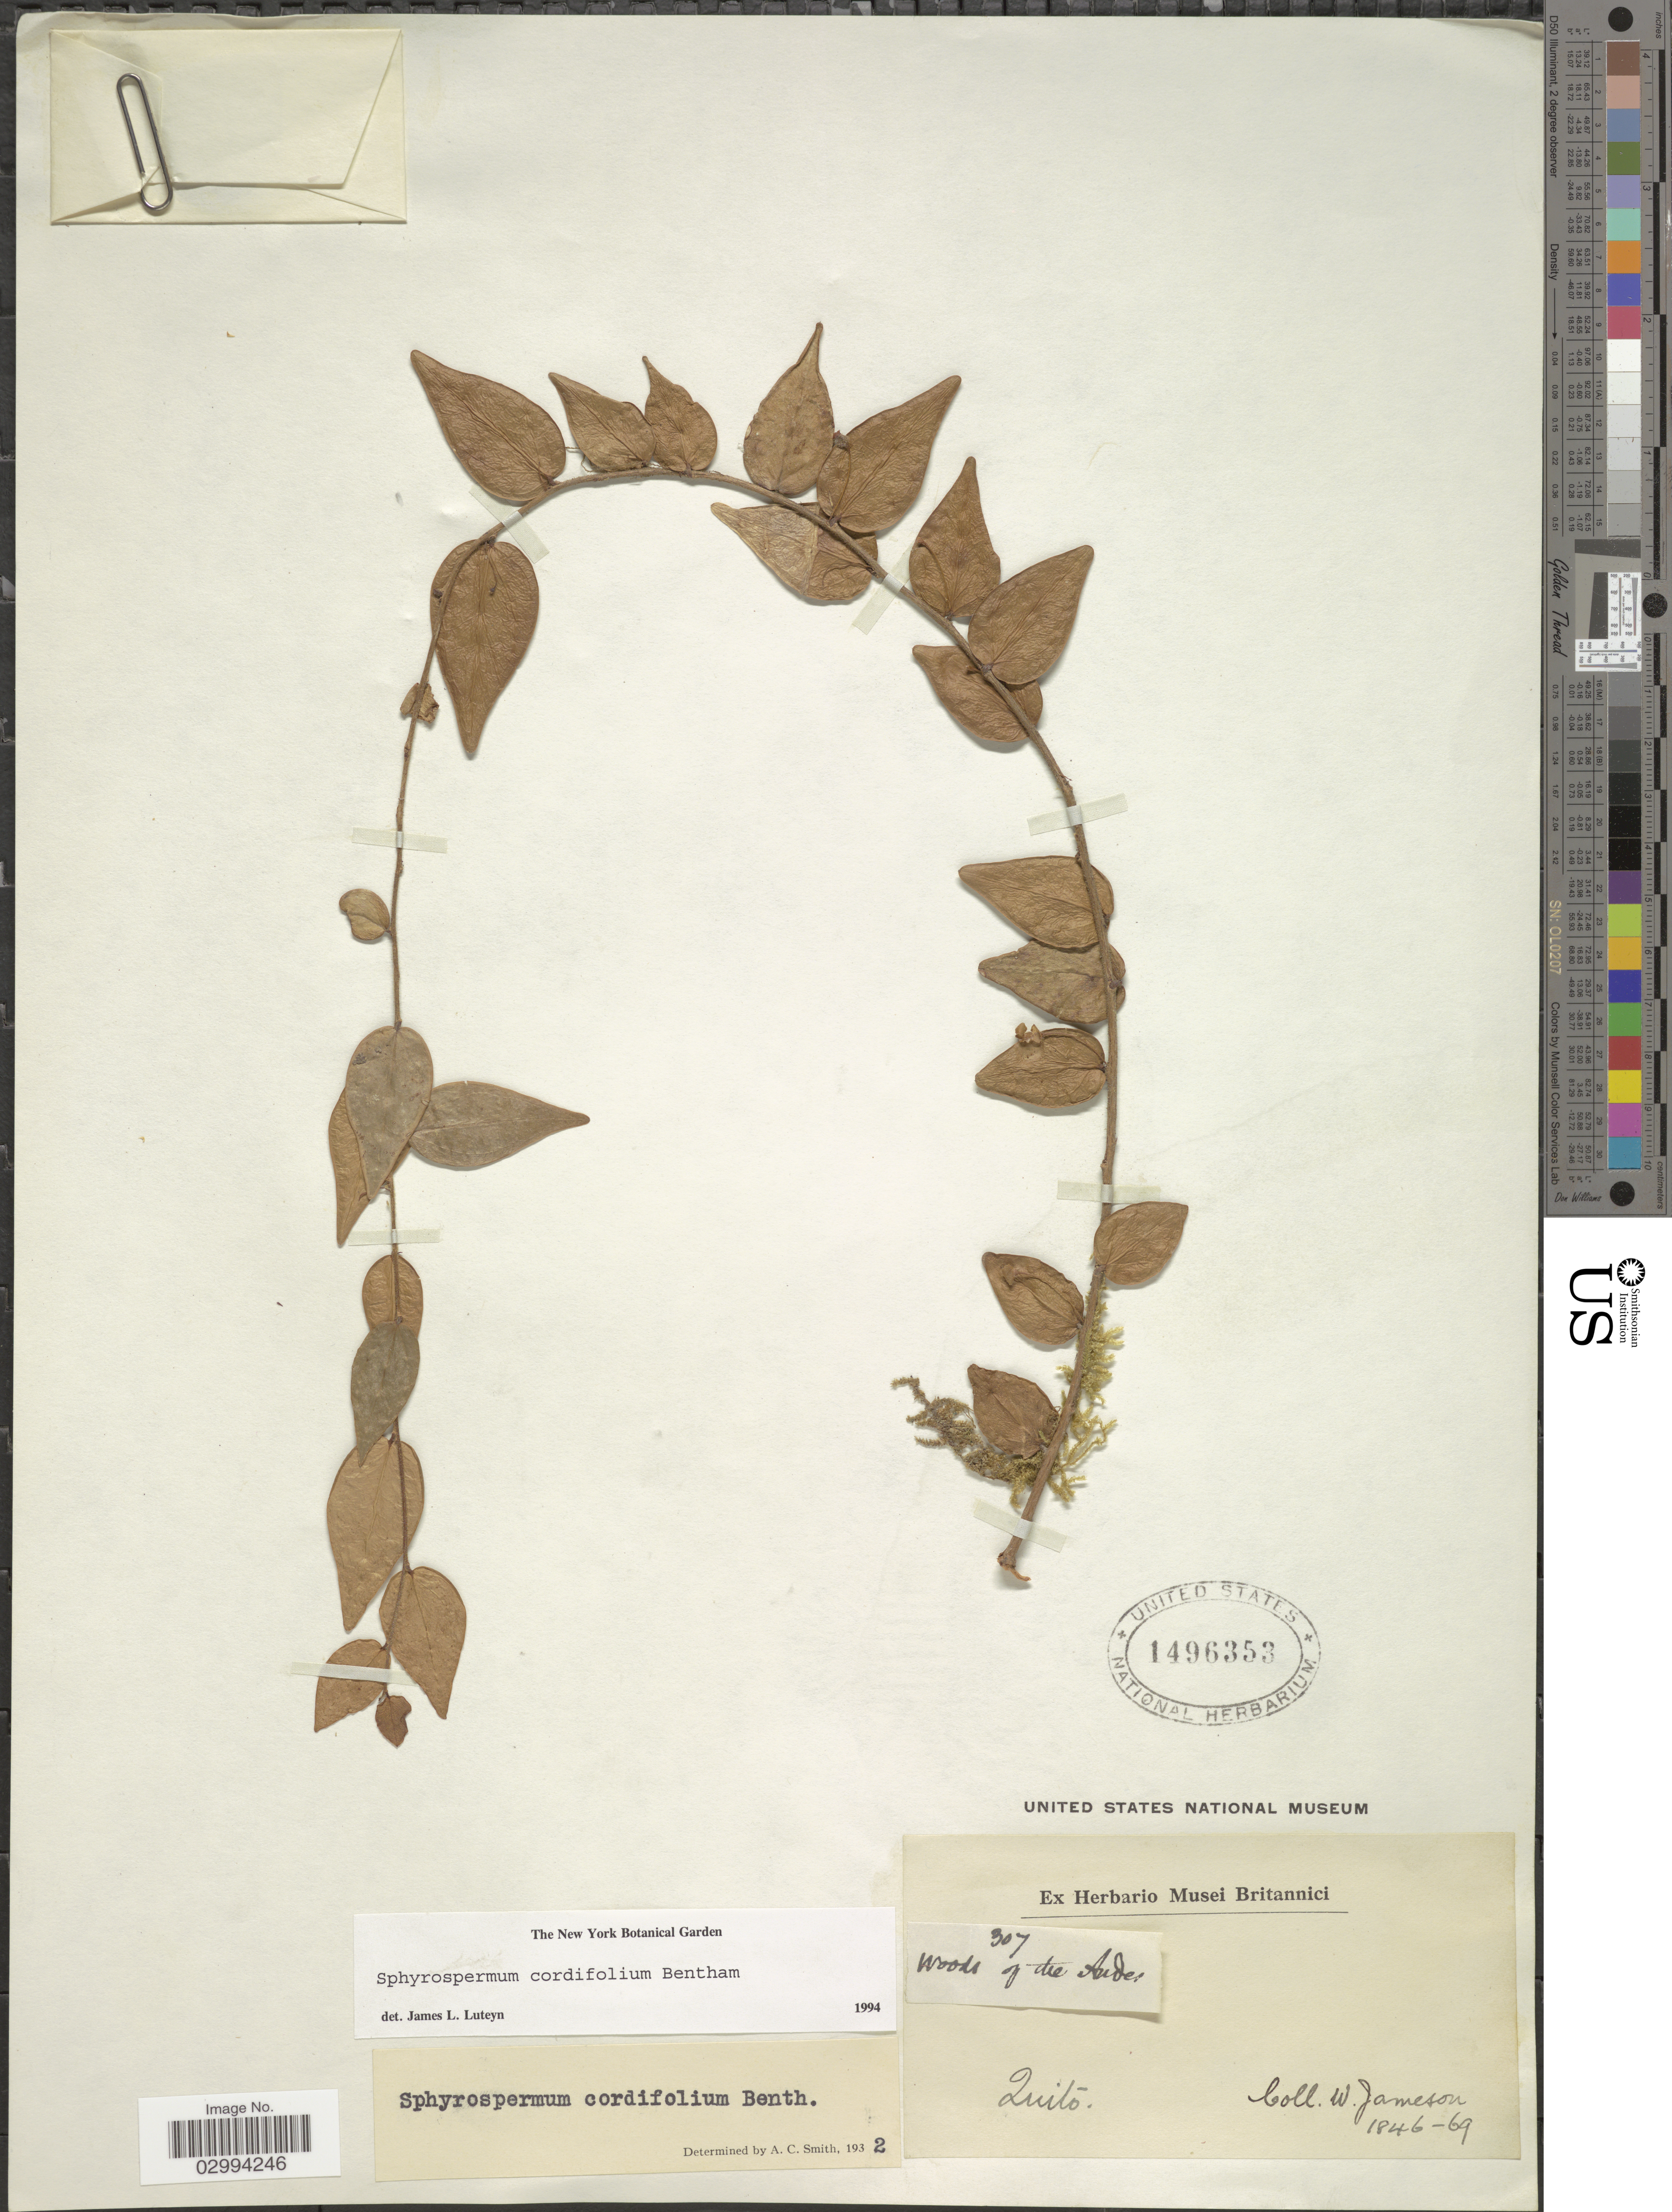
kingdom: Plantae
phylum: Tracheophyta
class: Magnoliopsida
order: Ericales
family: Ericaceae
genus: Sphyrospermum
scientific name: Sphyrospermum cordifolium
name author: Benth.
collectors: W. Jameson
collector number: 307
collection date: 1846/1869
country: Ecuador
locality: Woods of the Andes, Quito.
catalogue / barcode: US 1496353